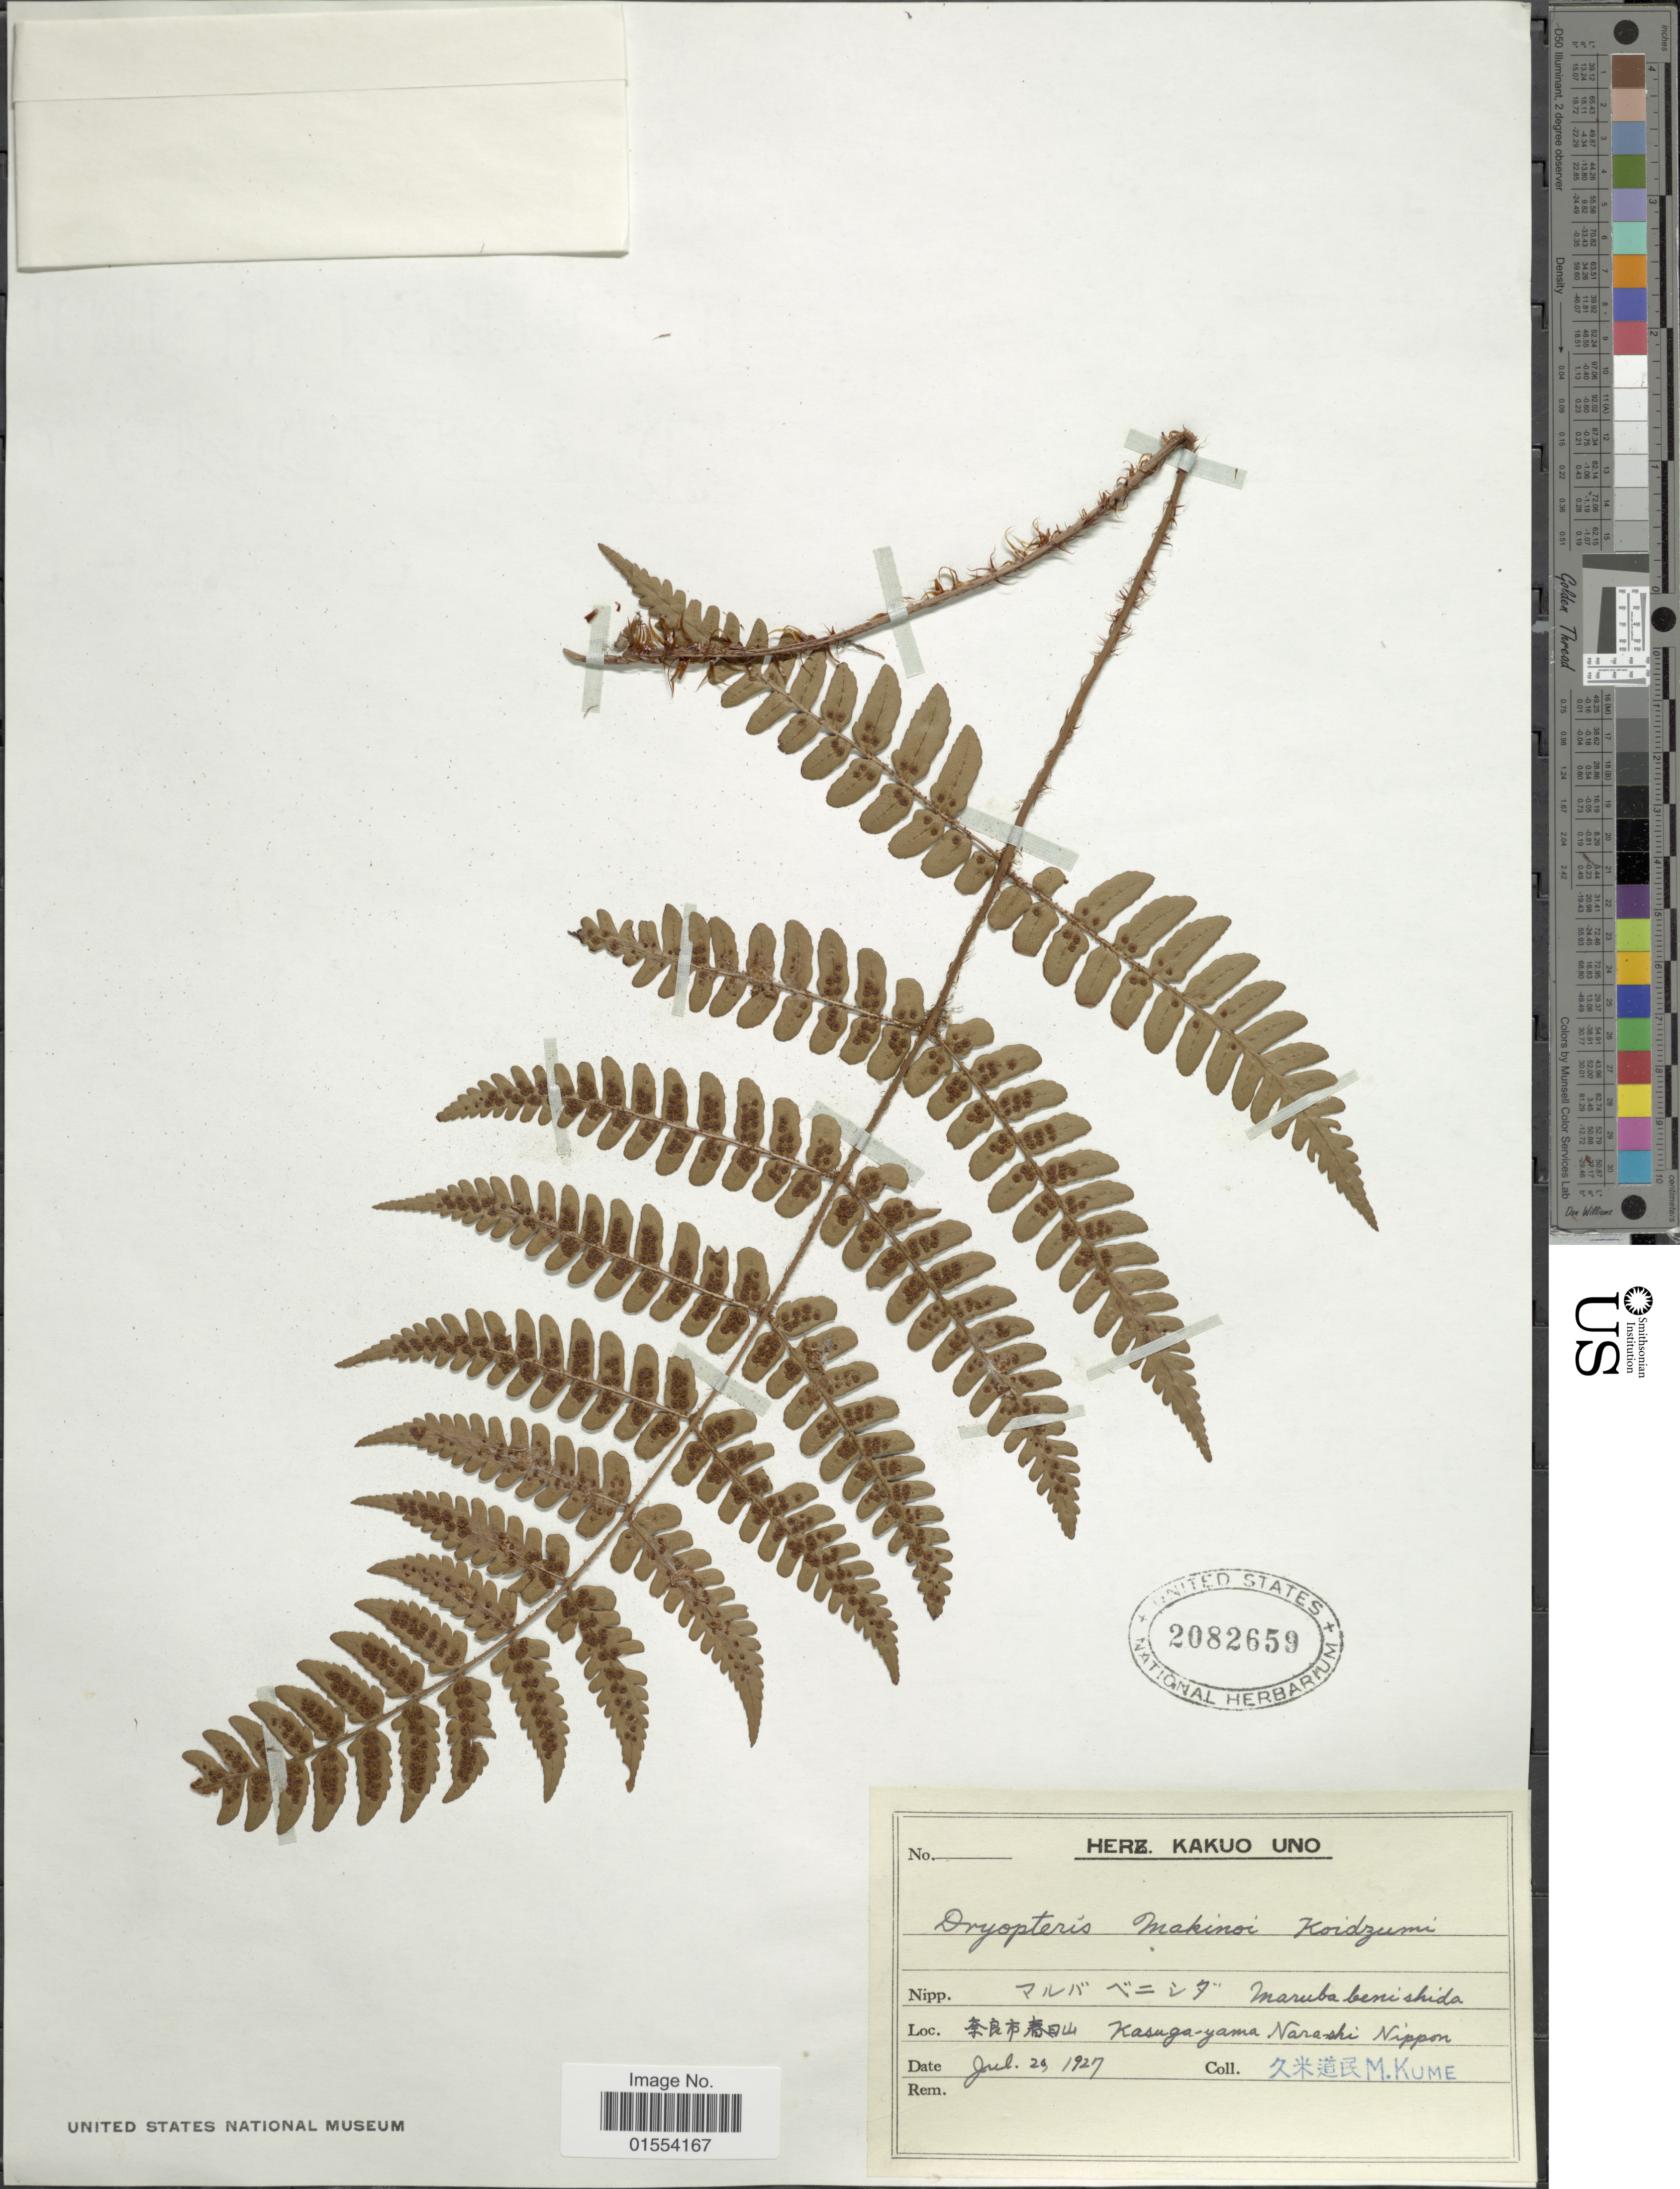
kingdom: Plantae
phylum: Tracheophyta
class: Polypodiopsida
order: Polypodiales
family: Dryopteridaceae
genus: Dryopteris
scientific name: Dryopteris fuscipes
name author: C. Chr.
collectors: M. Kume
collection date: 1927-07-20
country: Japan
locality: Kasuga-yama Narashi Nippon.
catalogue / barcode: US 2082659